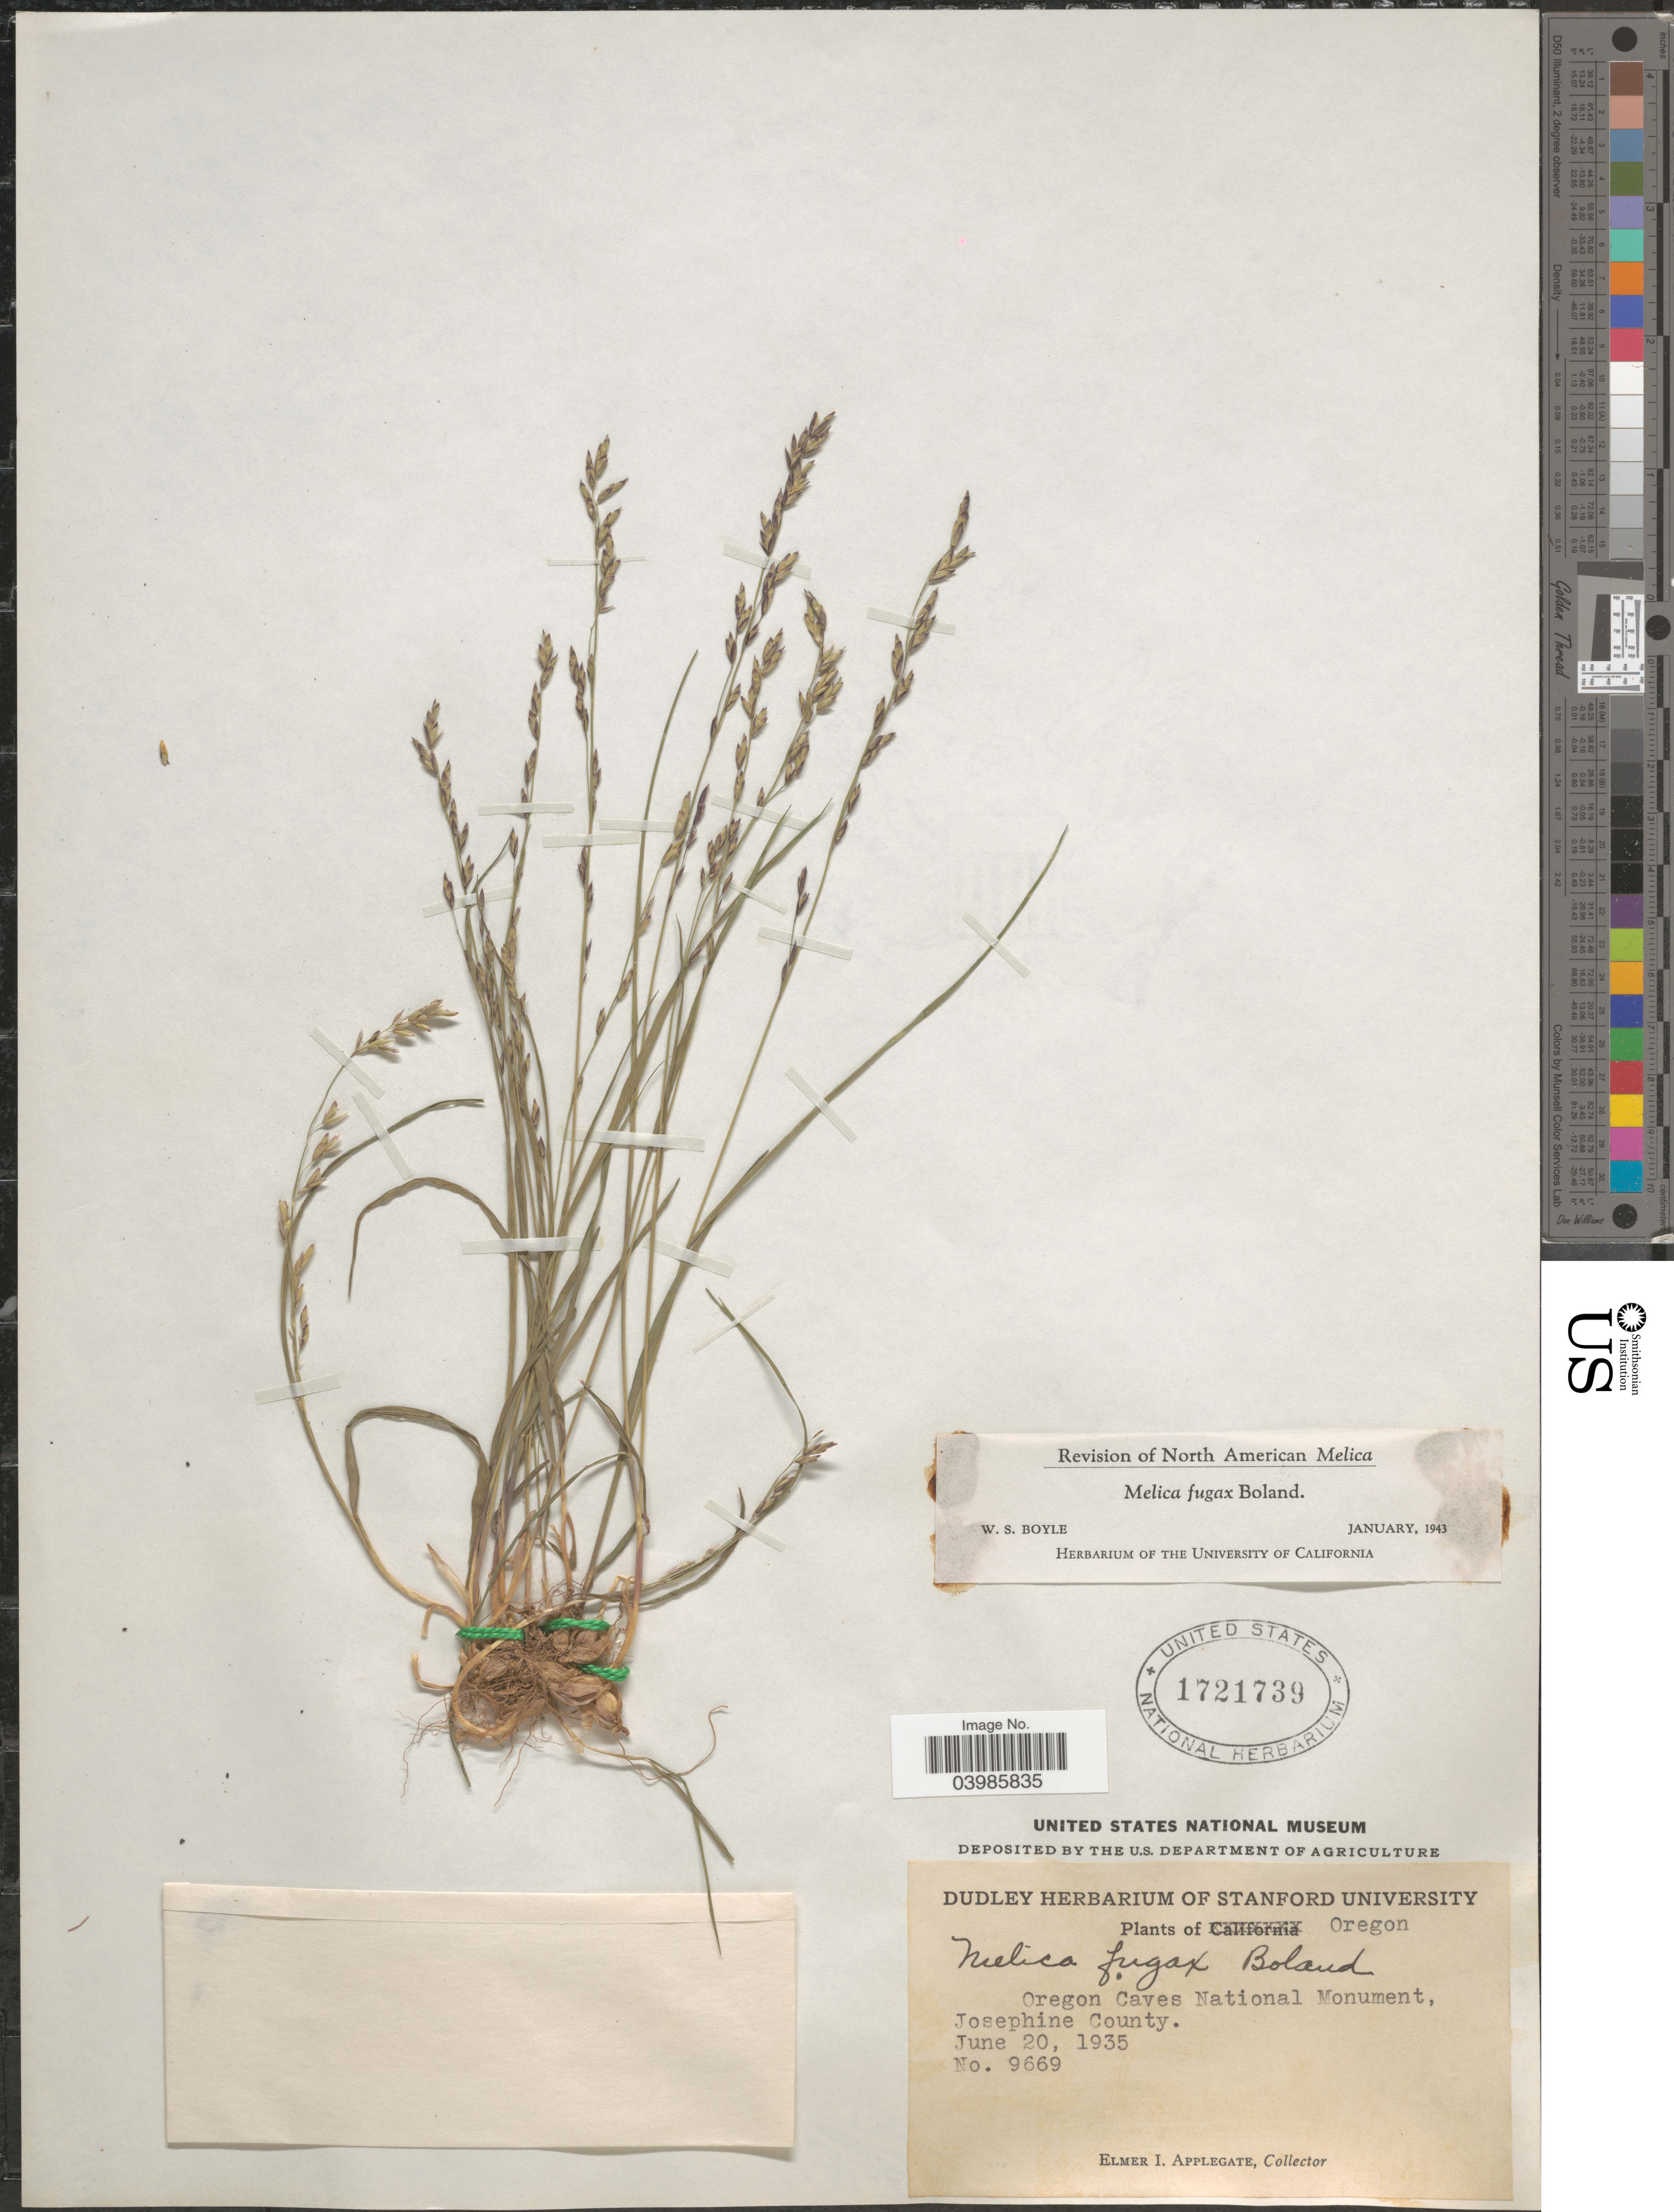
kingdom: Plantae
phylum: Tracheophyta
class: Liliopsida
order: Poales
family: Poaceae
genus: Melica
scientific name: Melica fugax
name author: Bol.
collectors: E. I. Applegate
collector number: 9669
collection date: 1935-06-20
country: United States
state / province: Oregon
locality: Oregon Caves National Monument, Josephine County.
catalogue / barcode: US 1721739